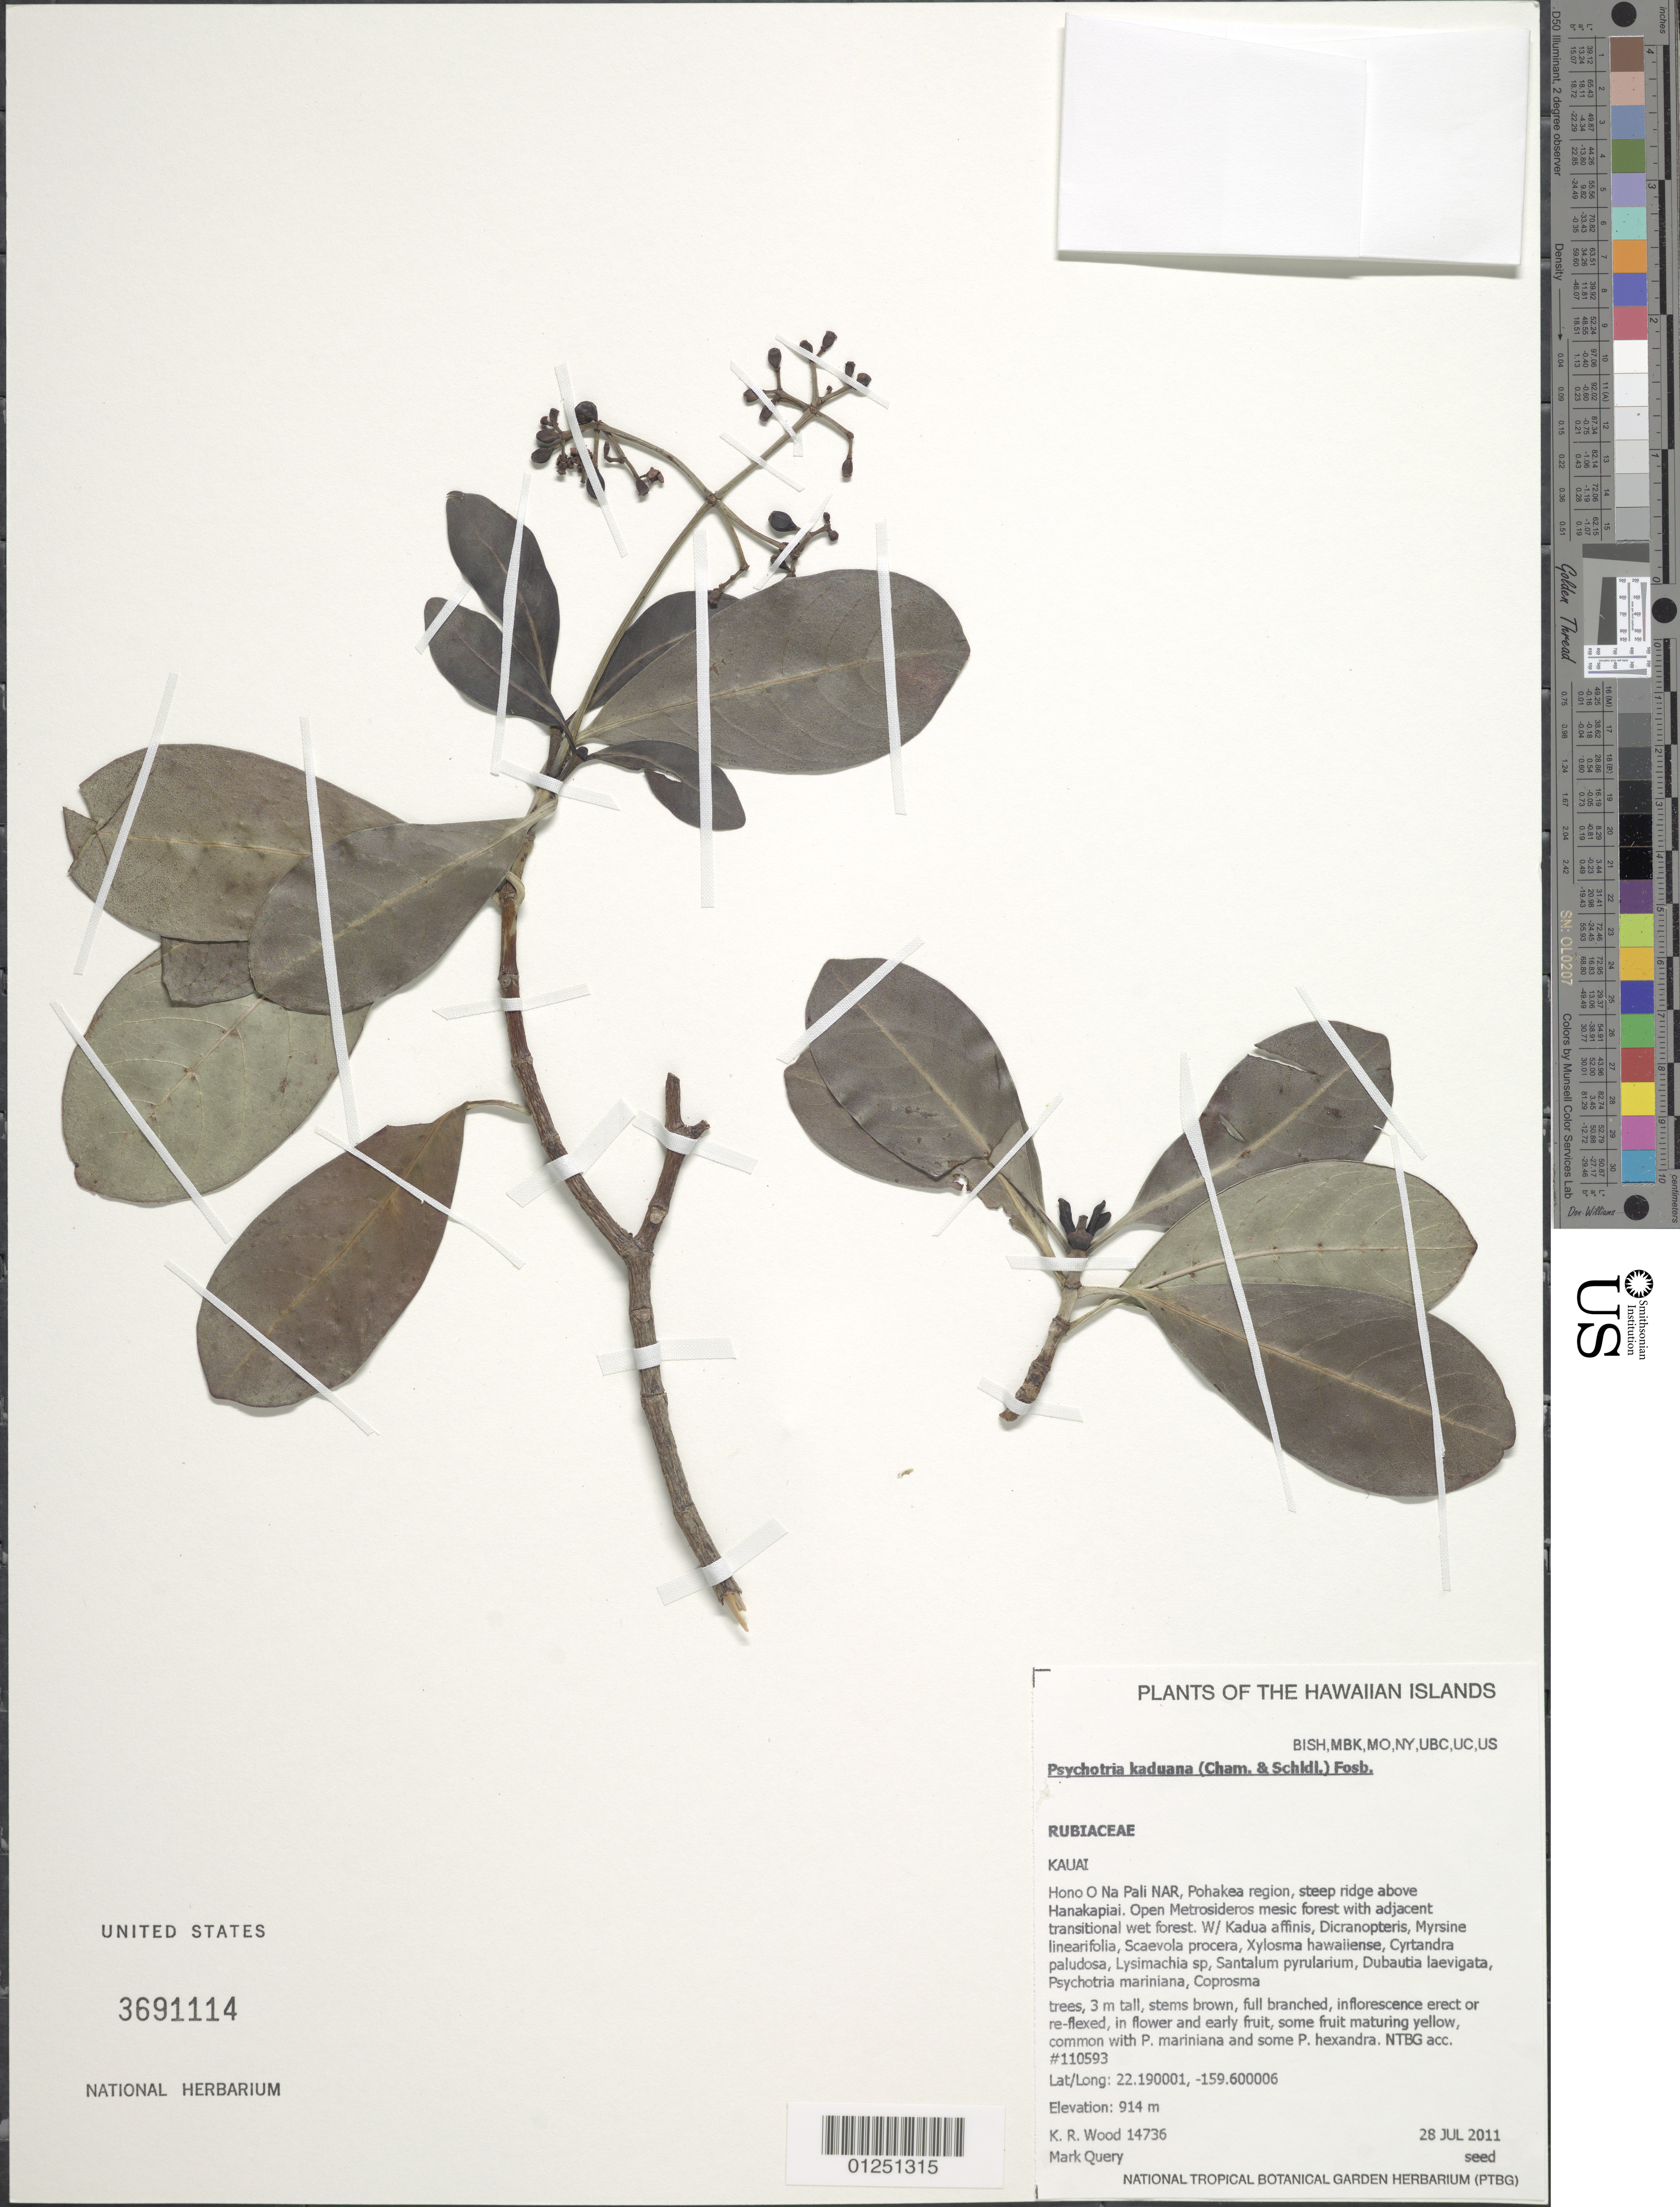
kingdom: Plantae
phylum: Tracheophyta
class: Magnoliopsida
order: Gentianales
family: Rubiaceae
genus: Psychotria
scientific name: Psychotria kaduana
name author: (Cham. & Schltdl.) Fosberg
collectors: K. R. Wood & M. Query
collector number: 14736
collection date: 2011-07-28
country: United States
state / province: Hawaii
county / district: Kaui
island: Kaua'i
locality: Hono O Na'Pali NAR, Pohakea region, steep ridge above Hanakapiai.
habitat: Mesic forest with adjacent transition wet forest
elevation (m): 914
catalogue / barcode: US 3691114